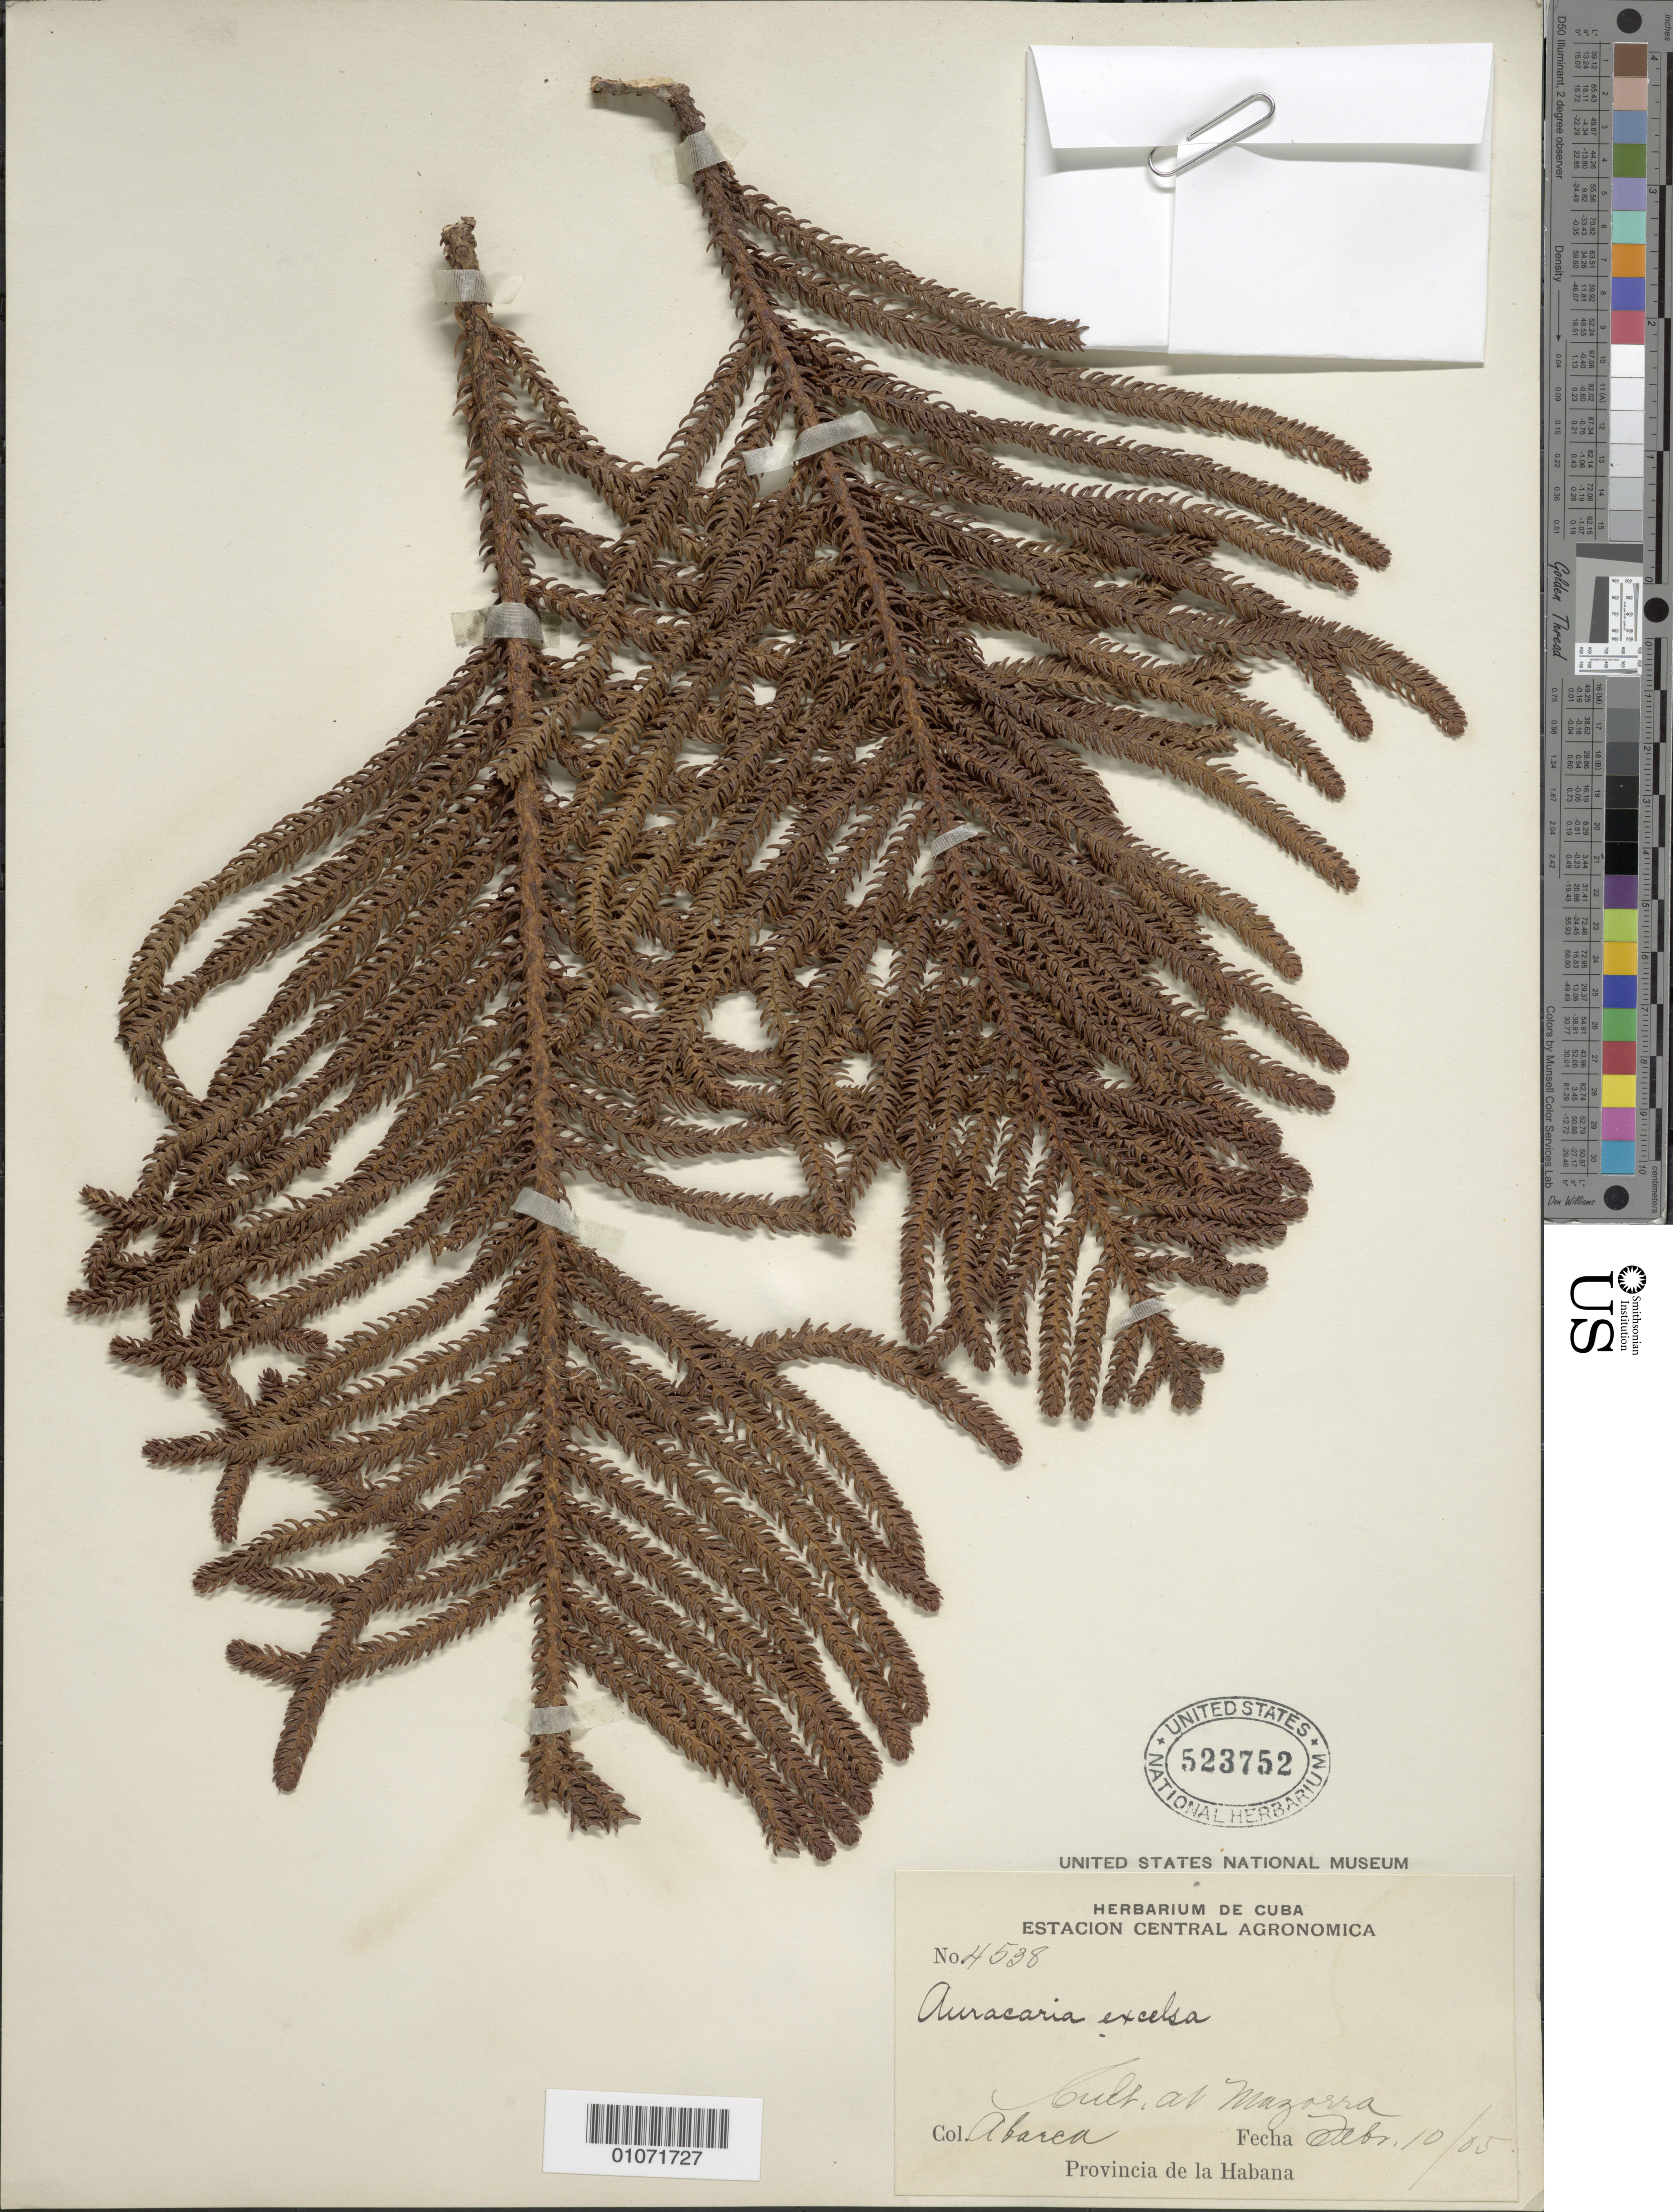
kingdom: Plantae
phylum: Tracheophyta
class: Pinopsida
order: Pinales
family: Araucariaceae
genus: Araucaria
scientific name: Araucaria heterophylla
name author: (Salisb.) Franco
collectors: M. Abarca y Vascquez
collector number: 4538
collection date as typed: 05 Oct---- or 10 May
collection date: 1905-02-10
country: Cuba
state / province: La Habana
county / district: Municipio de Boyeros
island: Cuba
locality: Herbarium de Cuba, Estacion Central Agronomica, Santiago de las Vegas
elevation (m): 97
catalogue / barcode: US 523752